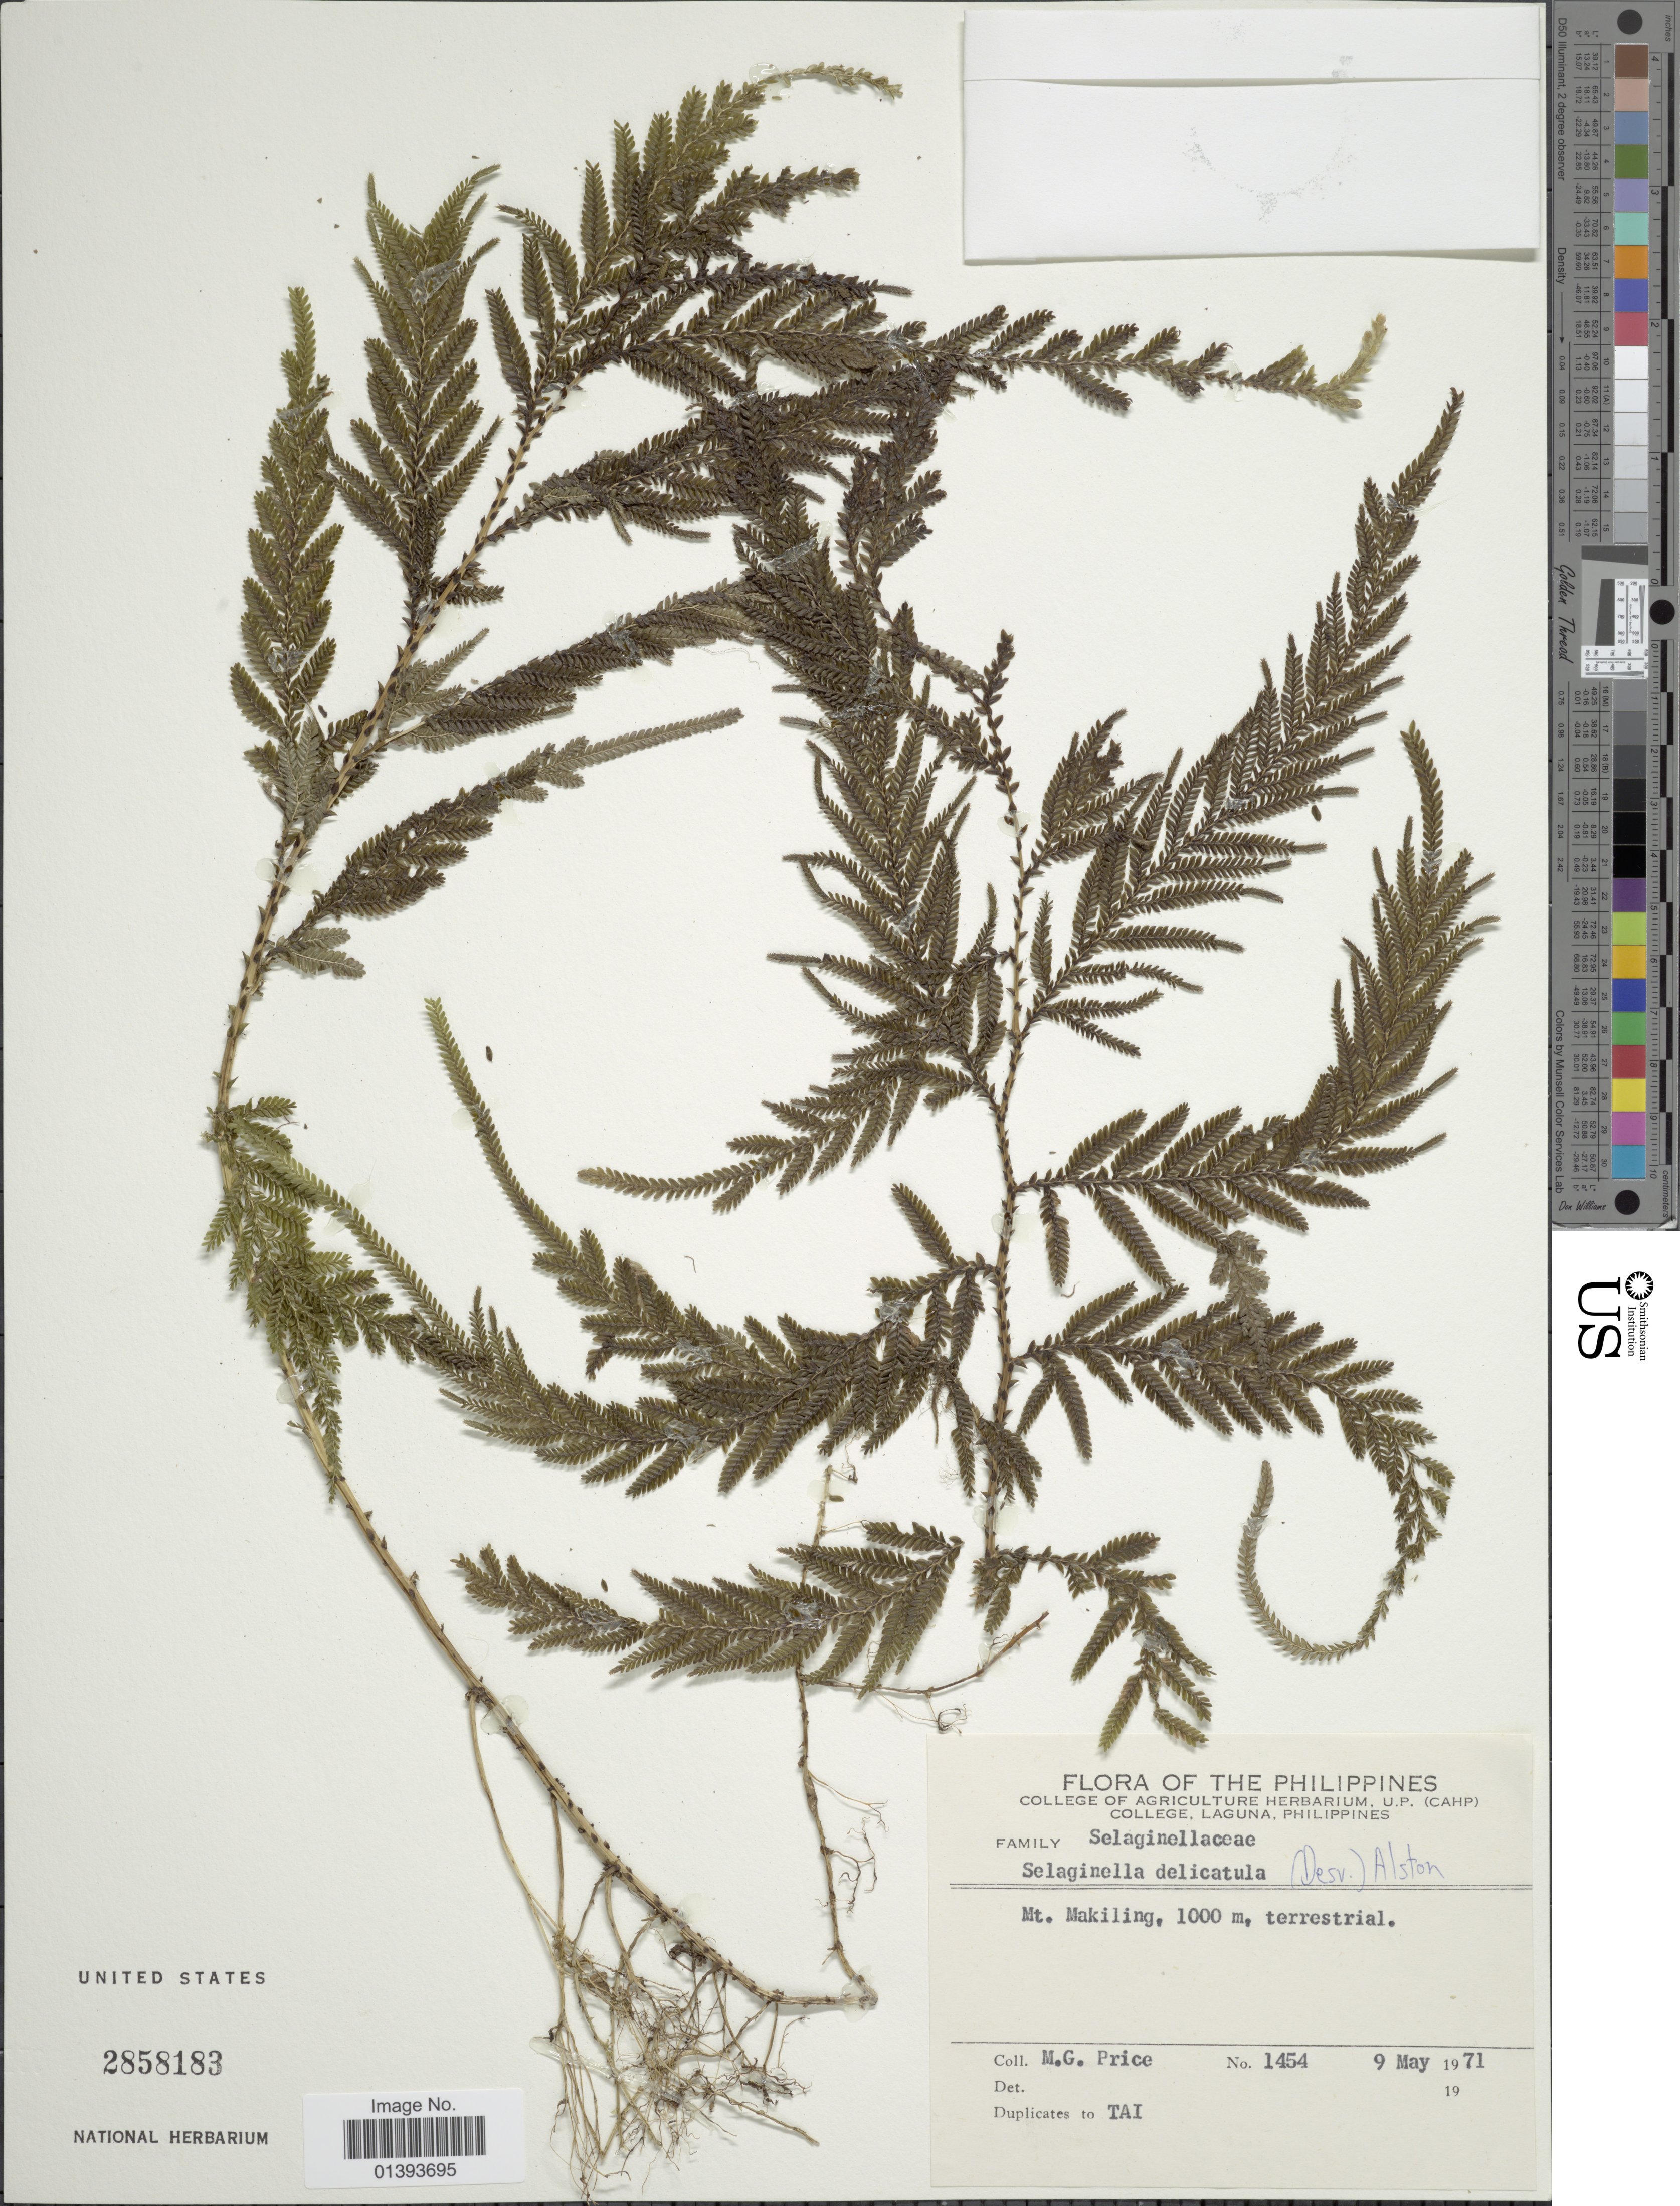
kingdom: Plantae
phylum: Tracheophyta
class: Lycopodiopsida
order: Selaginellales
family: Selaginellaceae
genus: Selaginella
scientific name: Selaginella delicatula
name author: (Desv.) Alston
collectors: M. G. Price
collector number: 1454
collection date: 1971-05-09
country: Philippines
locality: Mt. Makiling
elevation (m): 1000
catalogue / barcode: US 2858183